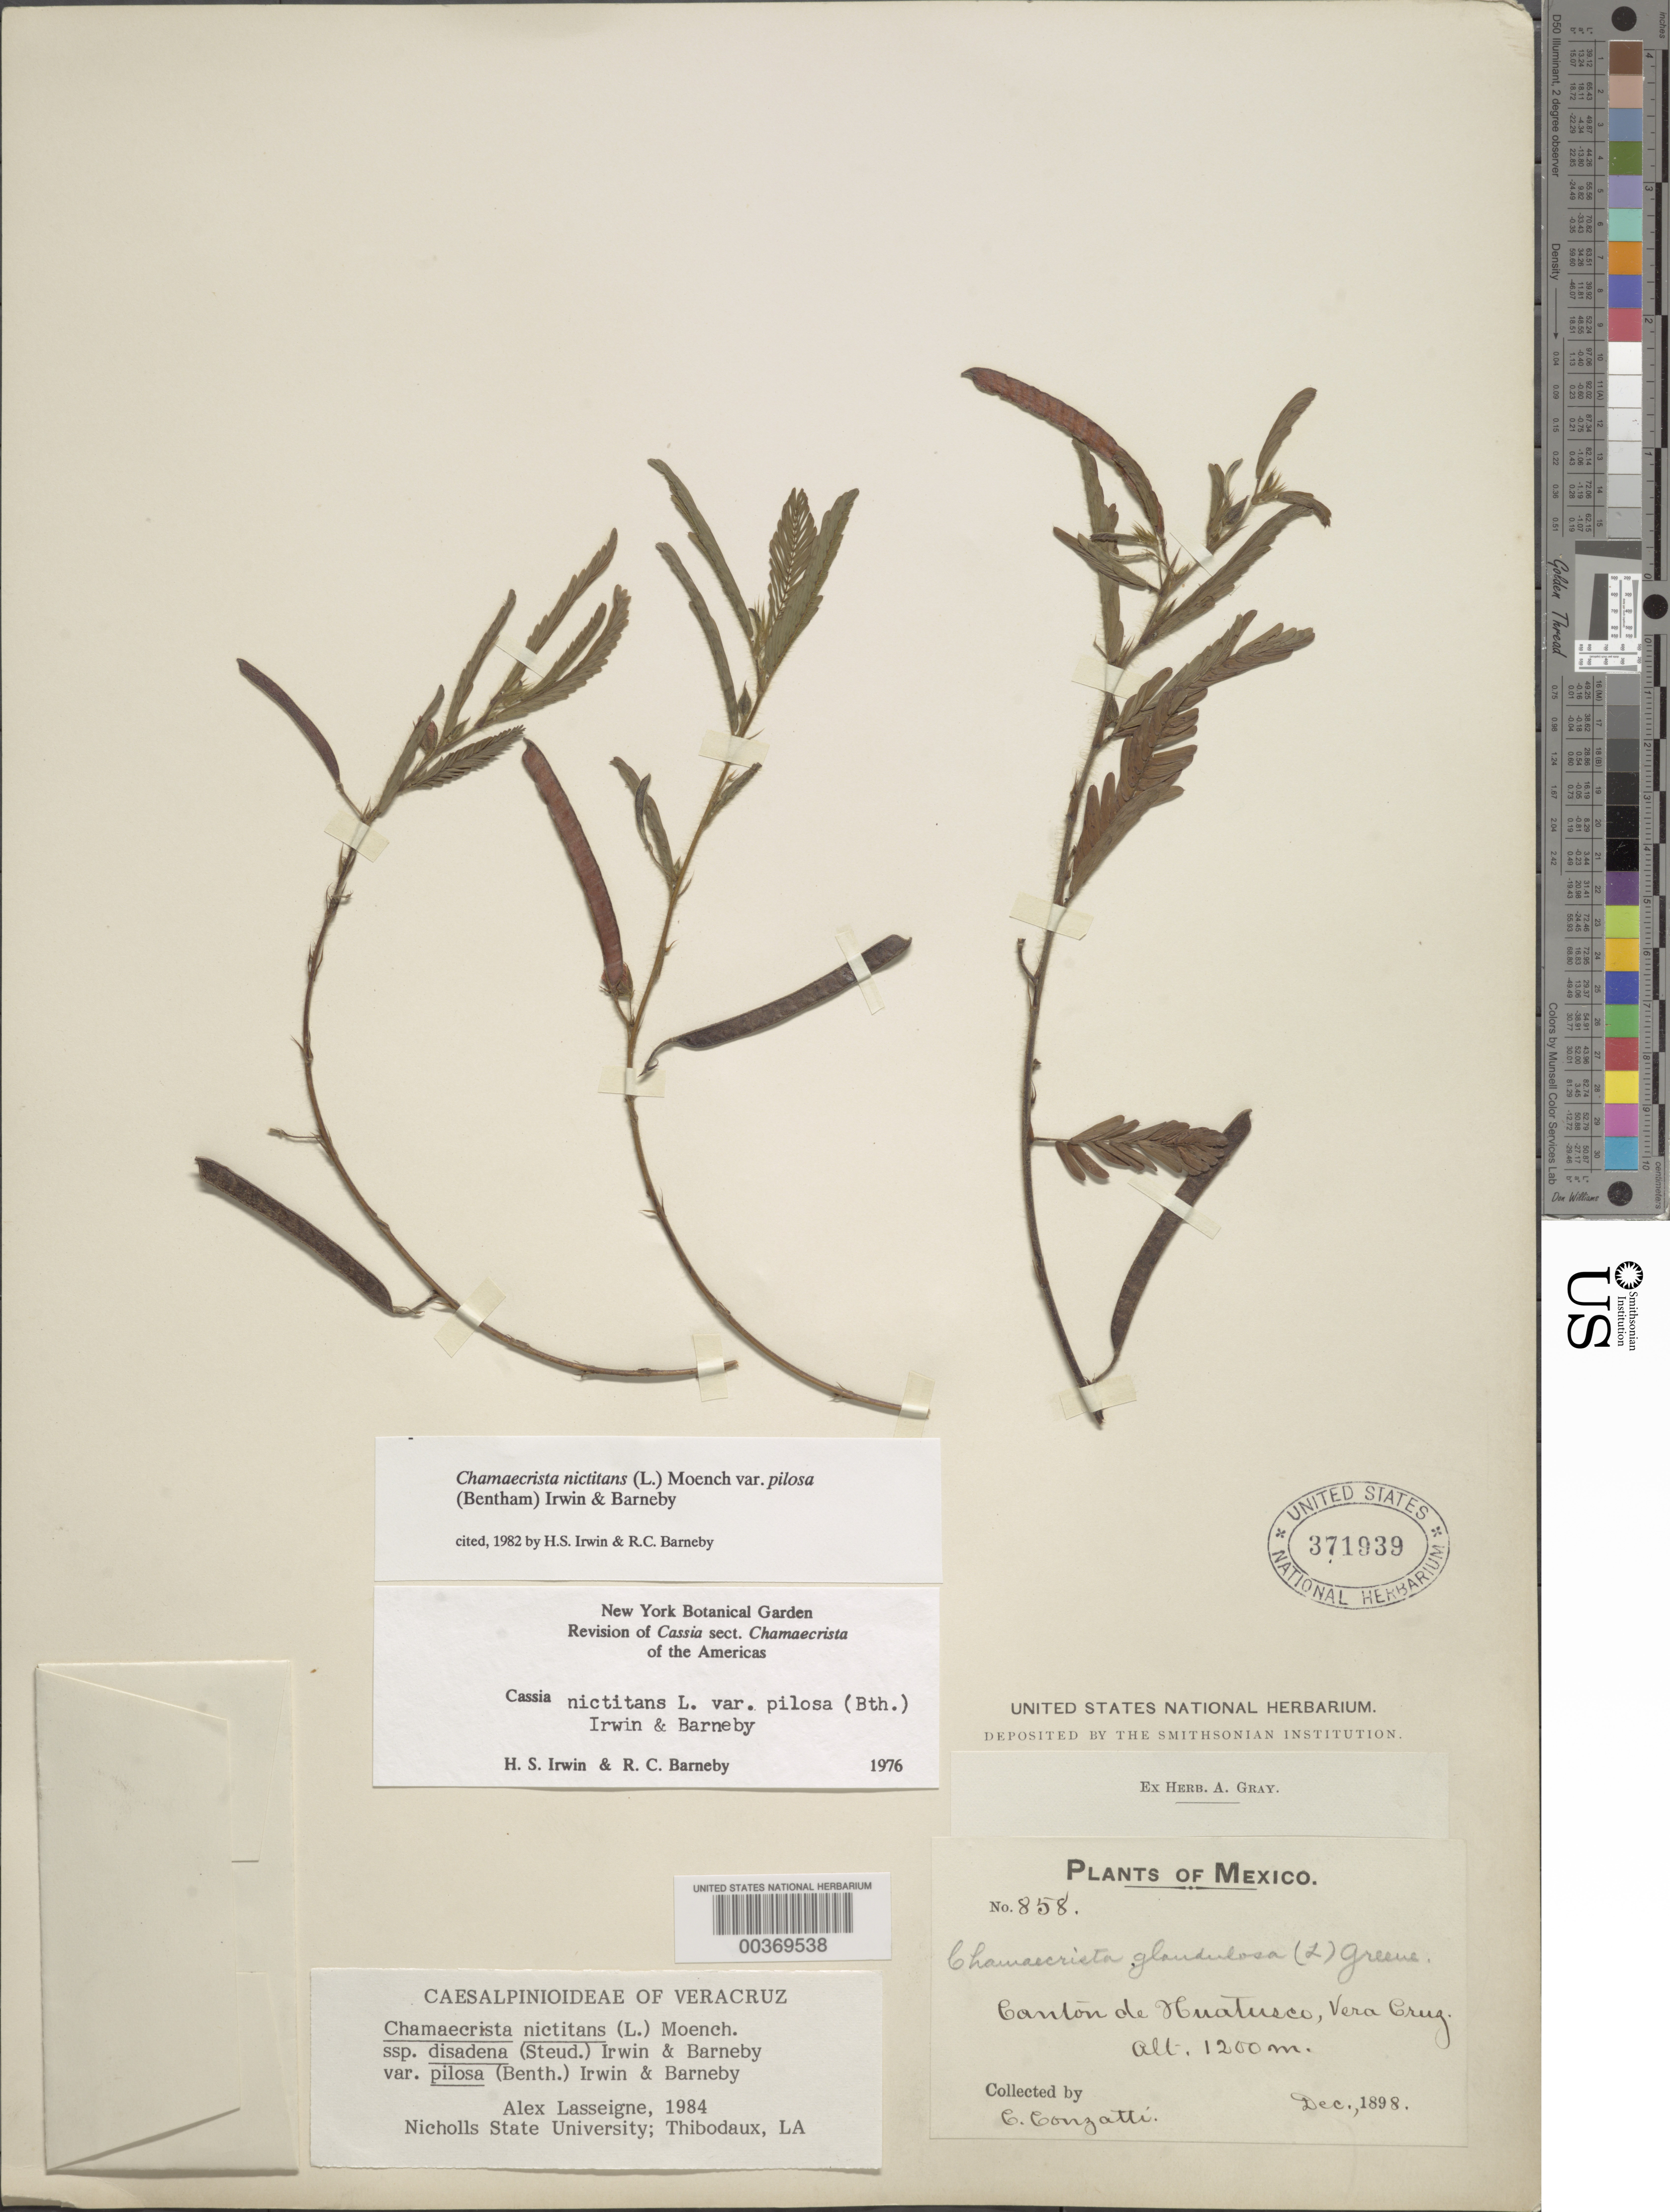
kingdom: Plantae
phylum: Tracheophyta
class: Magnoliopsida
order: Fabales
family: Fabaceae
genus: Chamaecrista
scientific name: Chamaecrista nictitans var. pilosa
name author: (Benth.) H.S. Irwin & Barneby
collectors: C. Conzatti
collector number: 858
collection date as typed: Dec 1898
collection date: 1898-12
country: Mexico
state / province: Veracruz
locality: Canton de huatusco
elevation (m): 1200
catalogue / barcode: US 371939